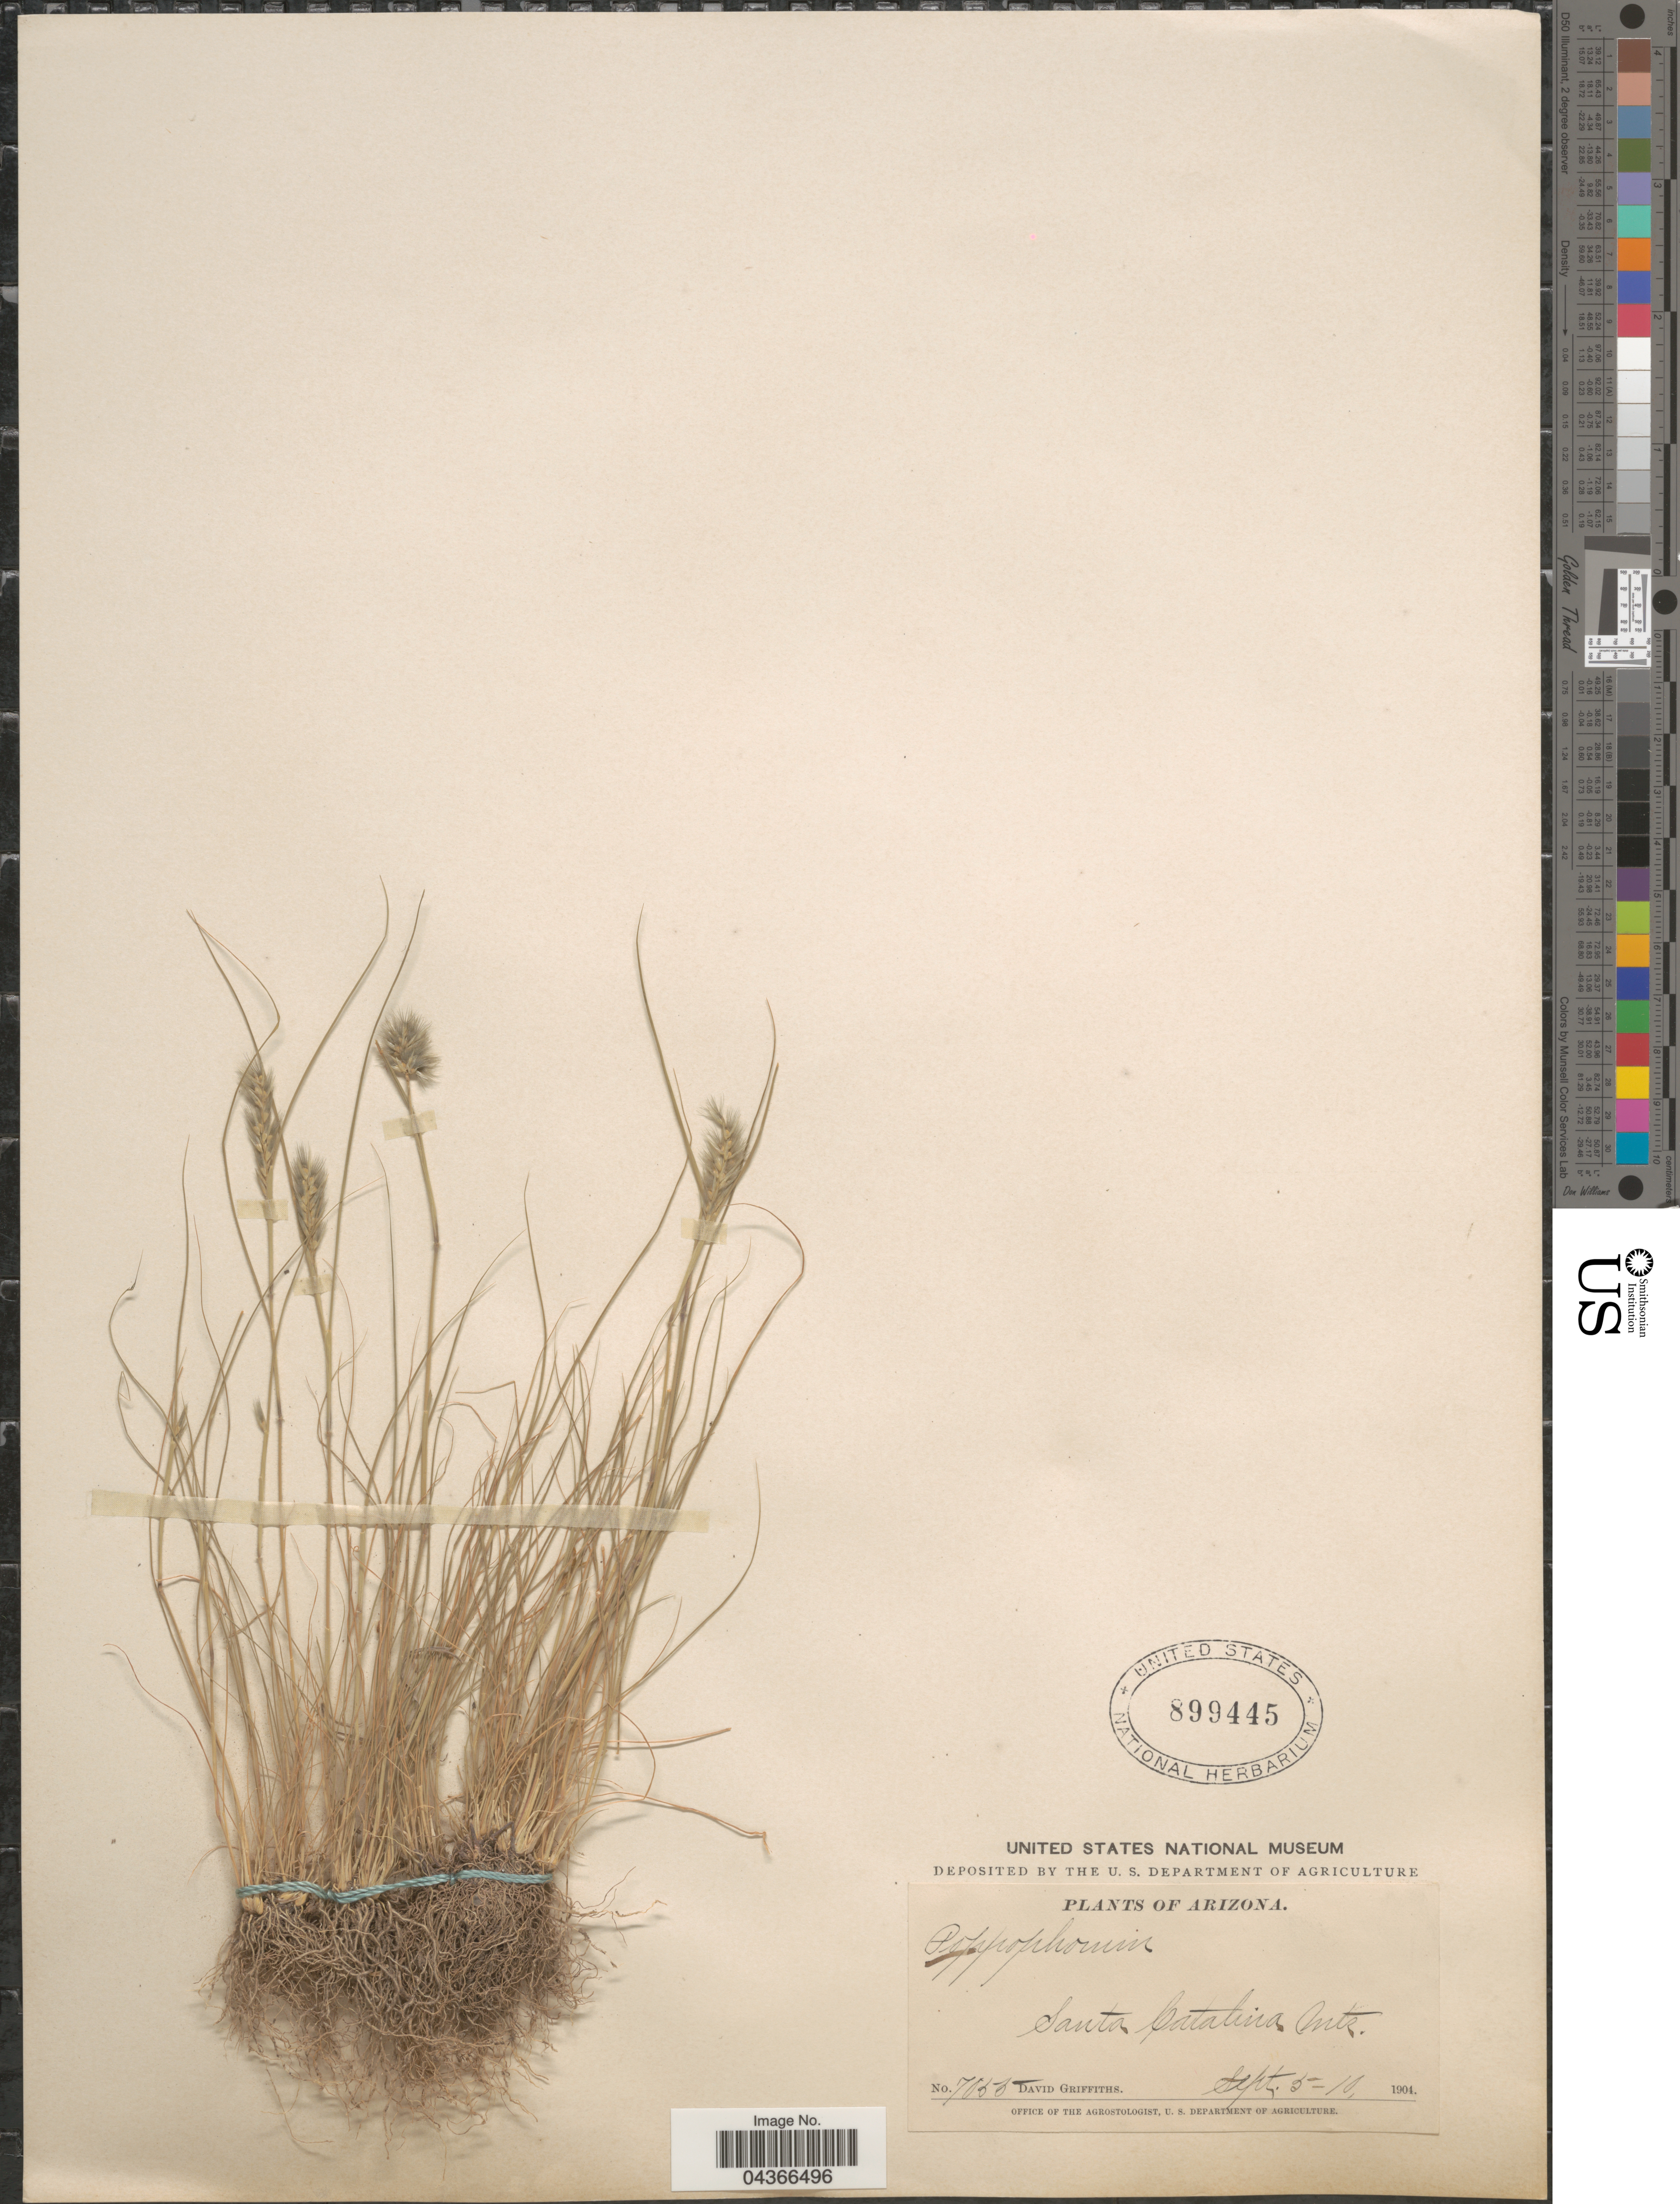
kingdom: Plantae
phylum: Tracheophyta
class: Liliopsida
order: Poales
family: Poaceae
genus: Enneapogon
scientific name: Enneapogon desvauxii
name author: P. Beauv.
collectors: D. Griffiths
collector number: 7055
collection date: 1904-09-05/1904-09-10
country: United States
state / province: Arizona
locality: Santa Catalina Mts.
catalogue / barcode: US 899445